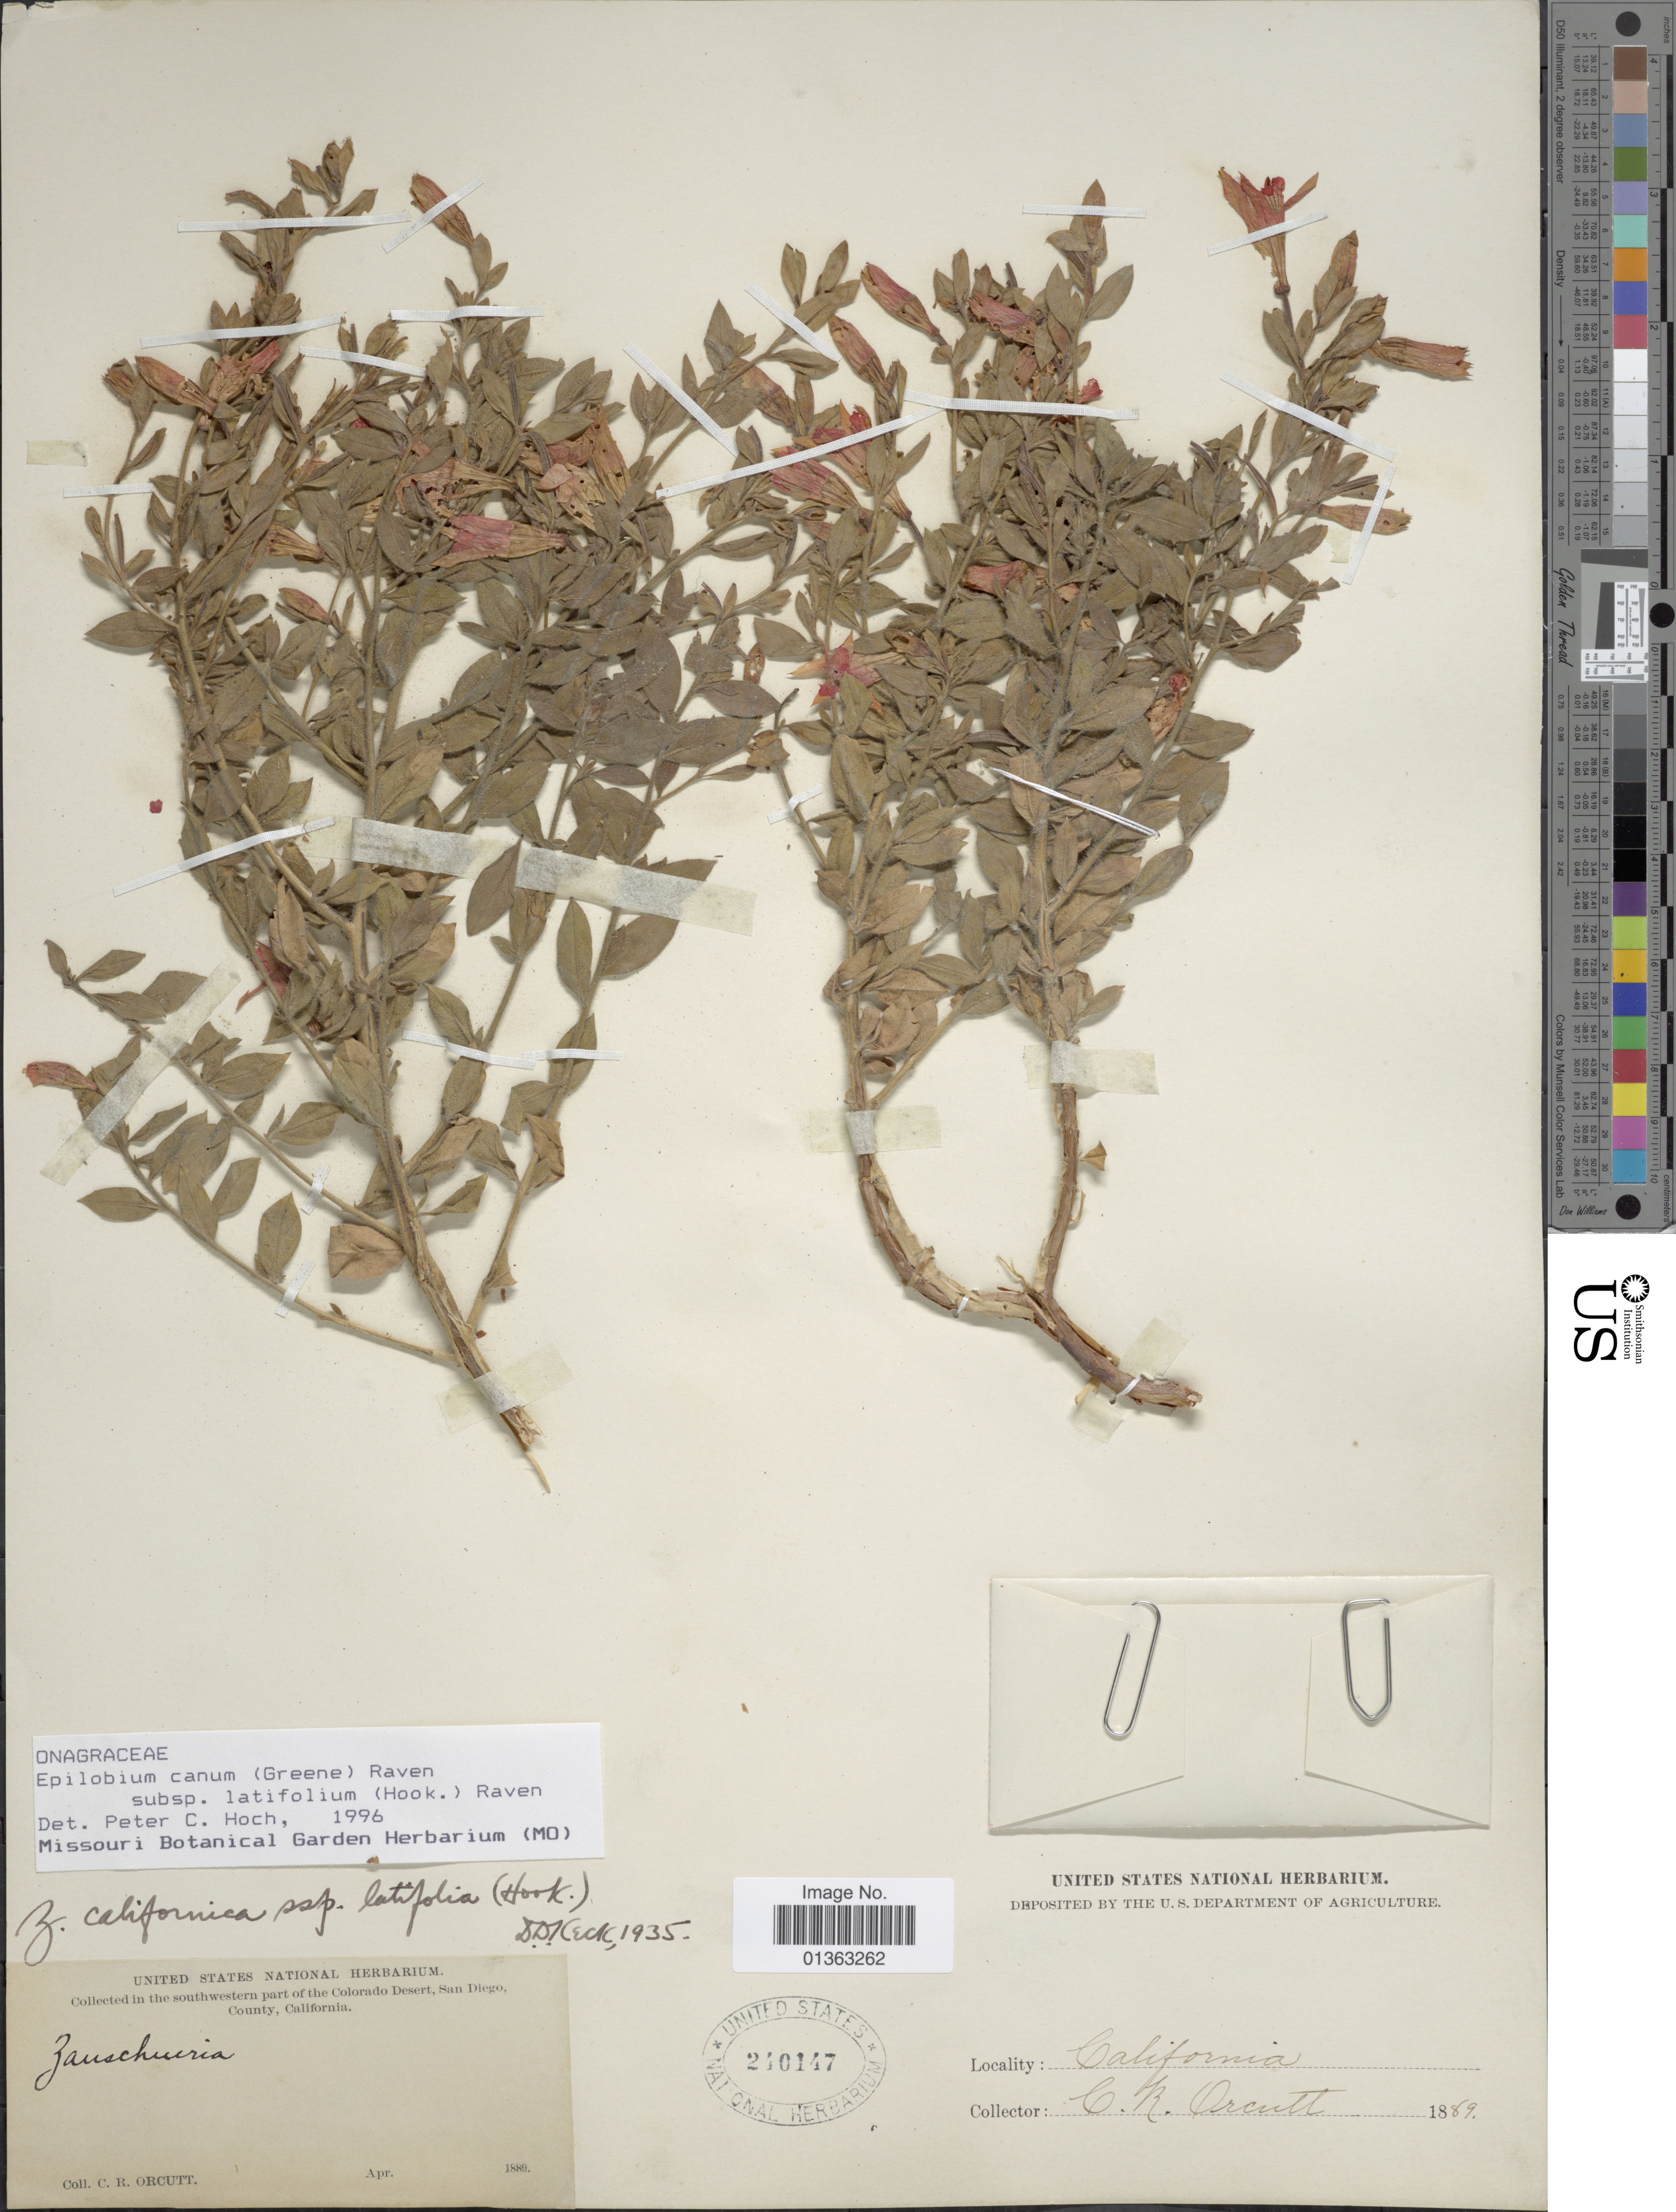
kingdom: Plantae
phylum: Tracheophyta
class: Magnoliopsida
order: Myrtales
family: Onagraceae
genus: Epilobium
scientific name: Epilobium canum subsp. latifolium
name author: (Hook.) P.H. Raven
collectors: C. R. Orcutt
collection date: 1889-04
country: United States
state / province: California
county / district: San Diego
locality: Southwestern part of the Colorado Desert, San Diego County.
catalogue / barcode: US 240147